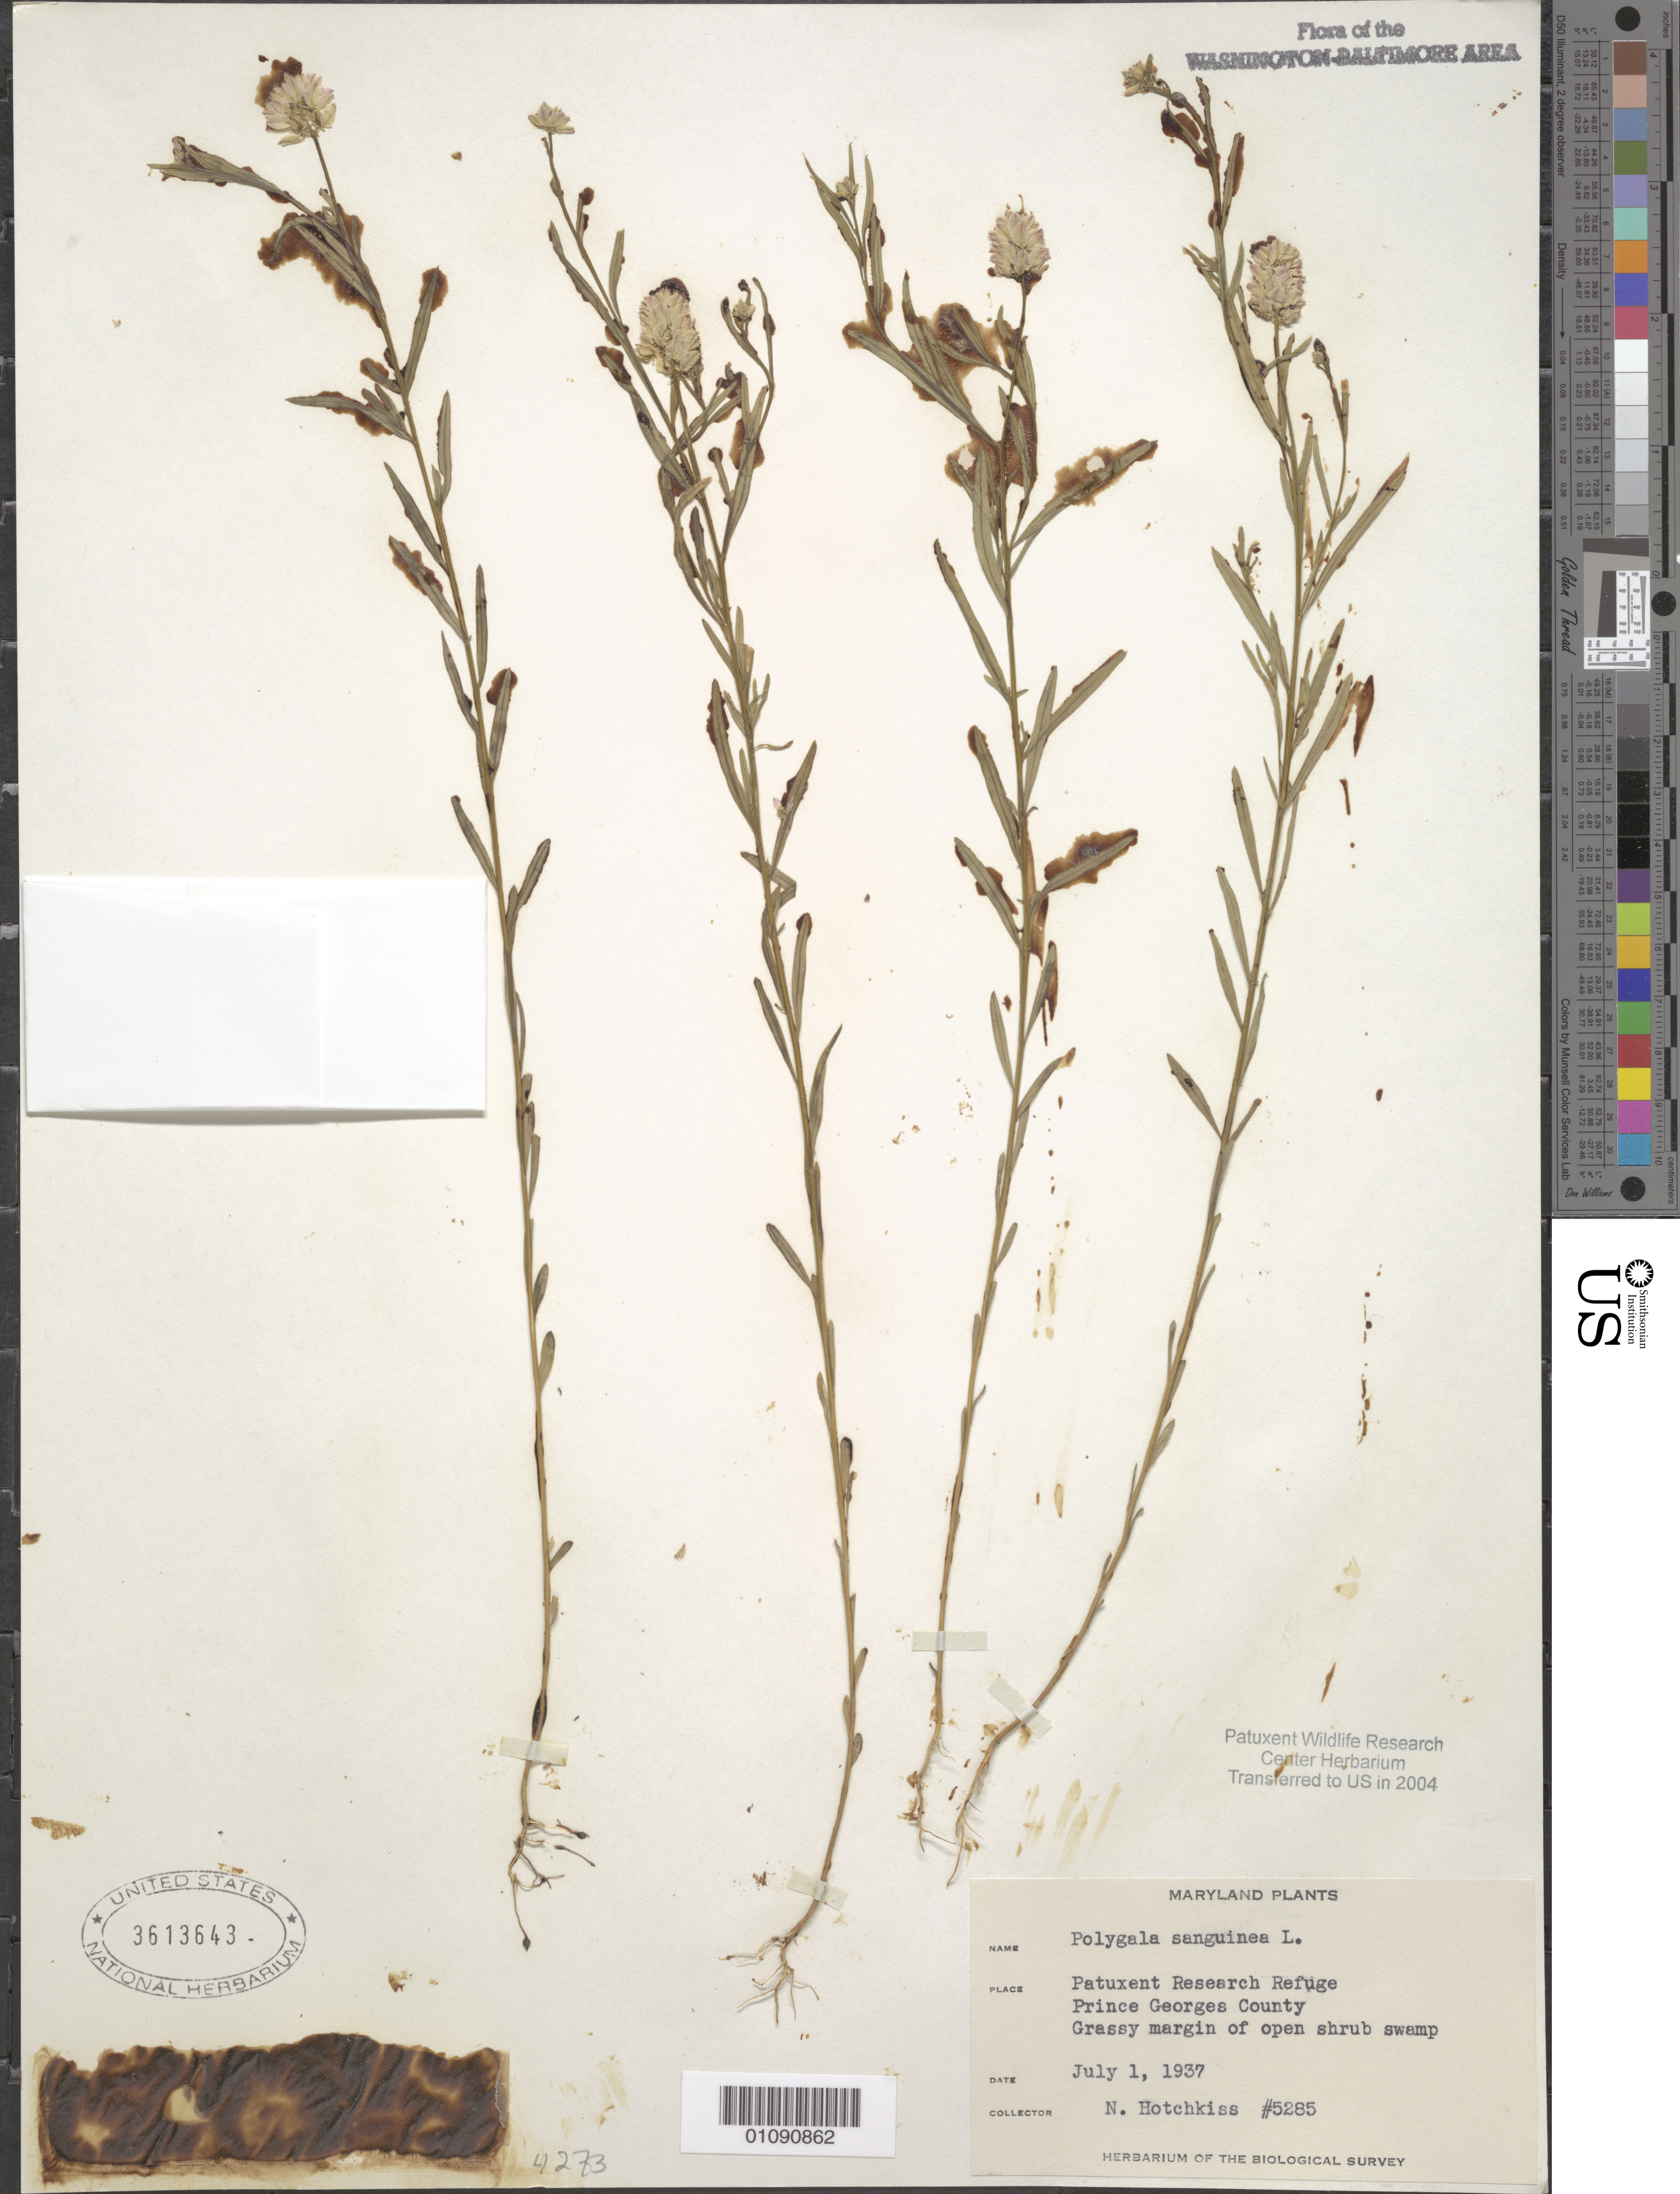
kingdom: Plantae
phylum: Tracheophyta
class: Magnoliopsida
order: Fabales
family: Polygalaceae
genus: Polygala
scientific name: Polygala sanguinea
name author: L.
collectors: N. Hotchkiss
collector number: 5285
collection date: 1937-07-01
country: United States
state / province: Maryland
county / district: Prince George's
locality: Patuxent Wildlife Refuge.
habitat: Grassy margin of open shrub swamp.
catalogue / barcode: US 3613643